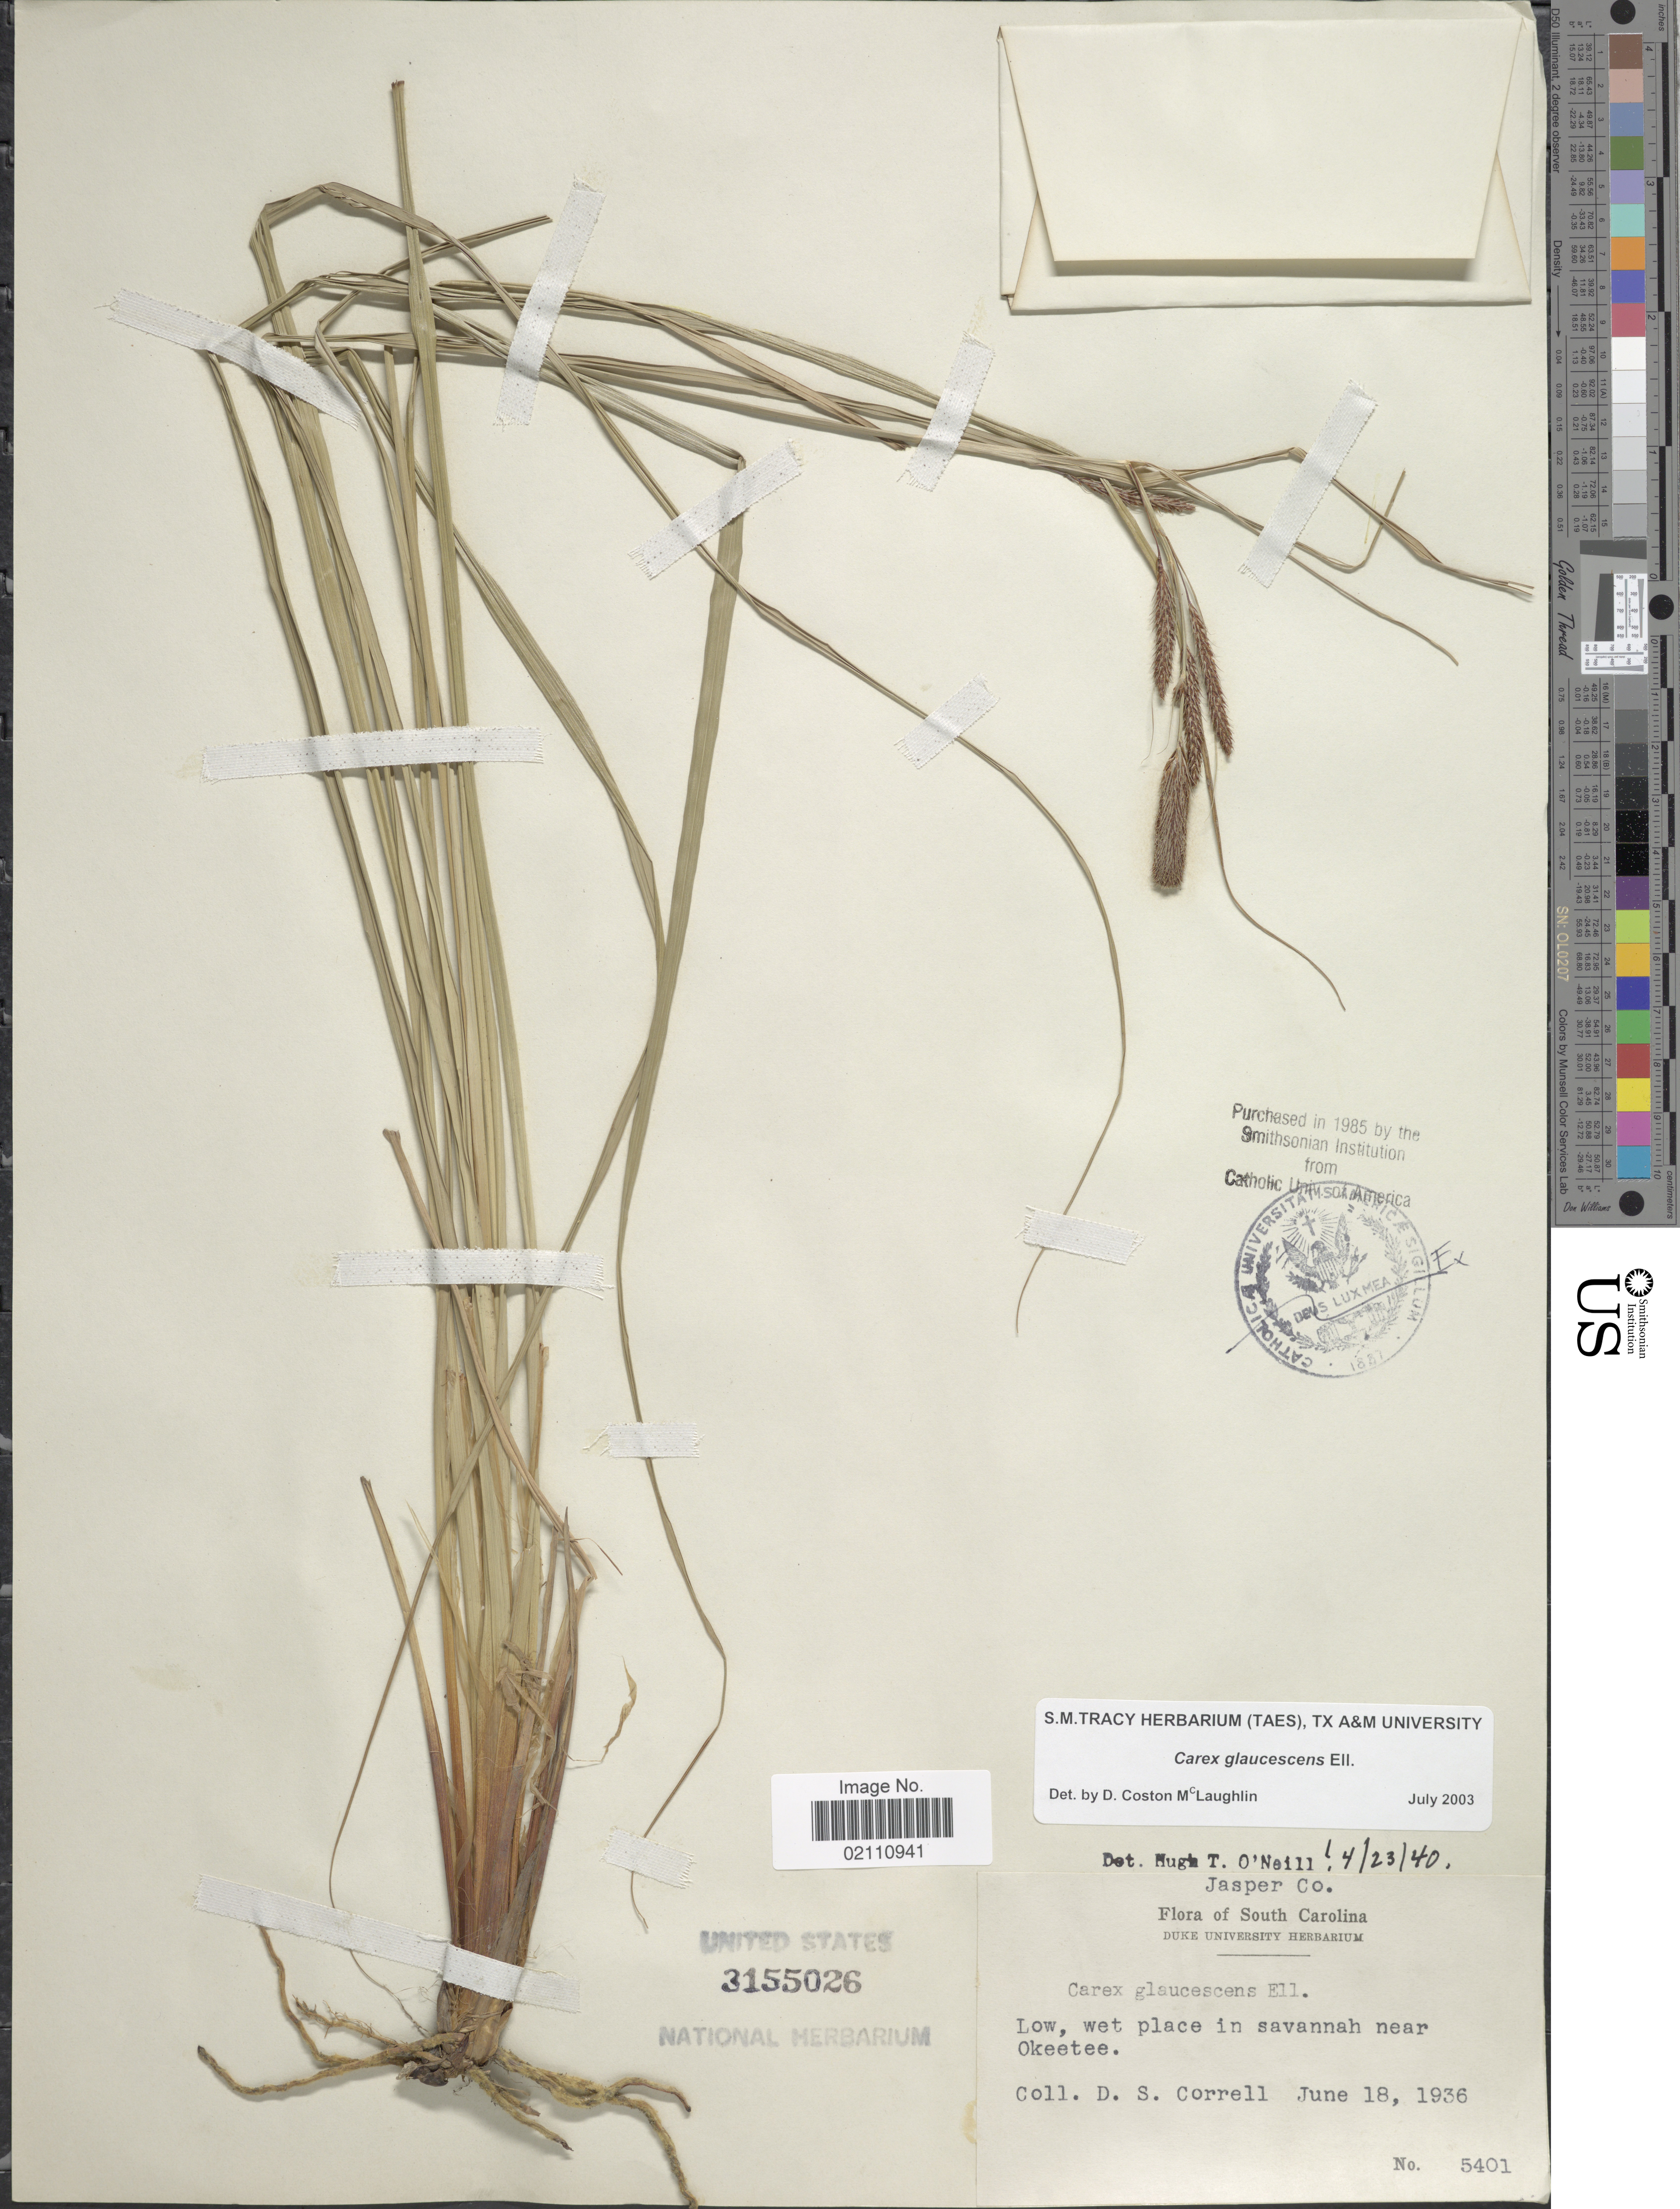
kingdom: Plantae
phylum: Tracheophyta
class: Liliopsida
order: Poales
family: Cyperaceae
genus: Carex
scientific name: Carex glaucescens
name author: Elliott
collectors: D. S. Correll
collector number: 5401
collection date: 1936-06-18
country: United States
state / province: South Carolina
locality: Low, wet place in savannah near Okeetee, Jasper Co.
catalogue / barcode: US 3155026